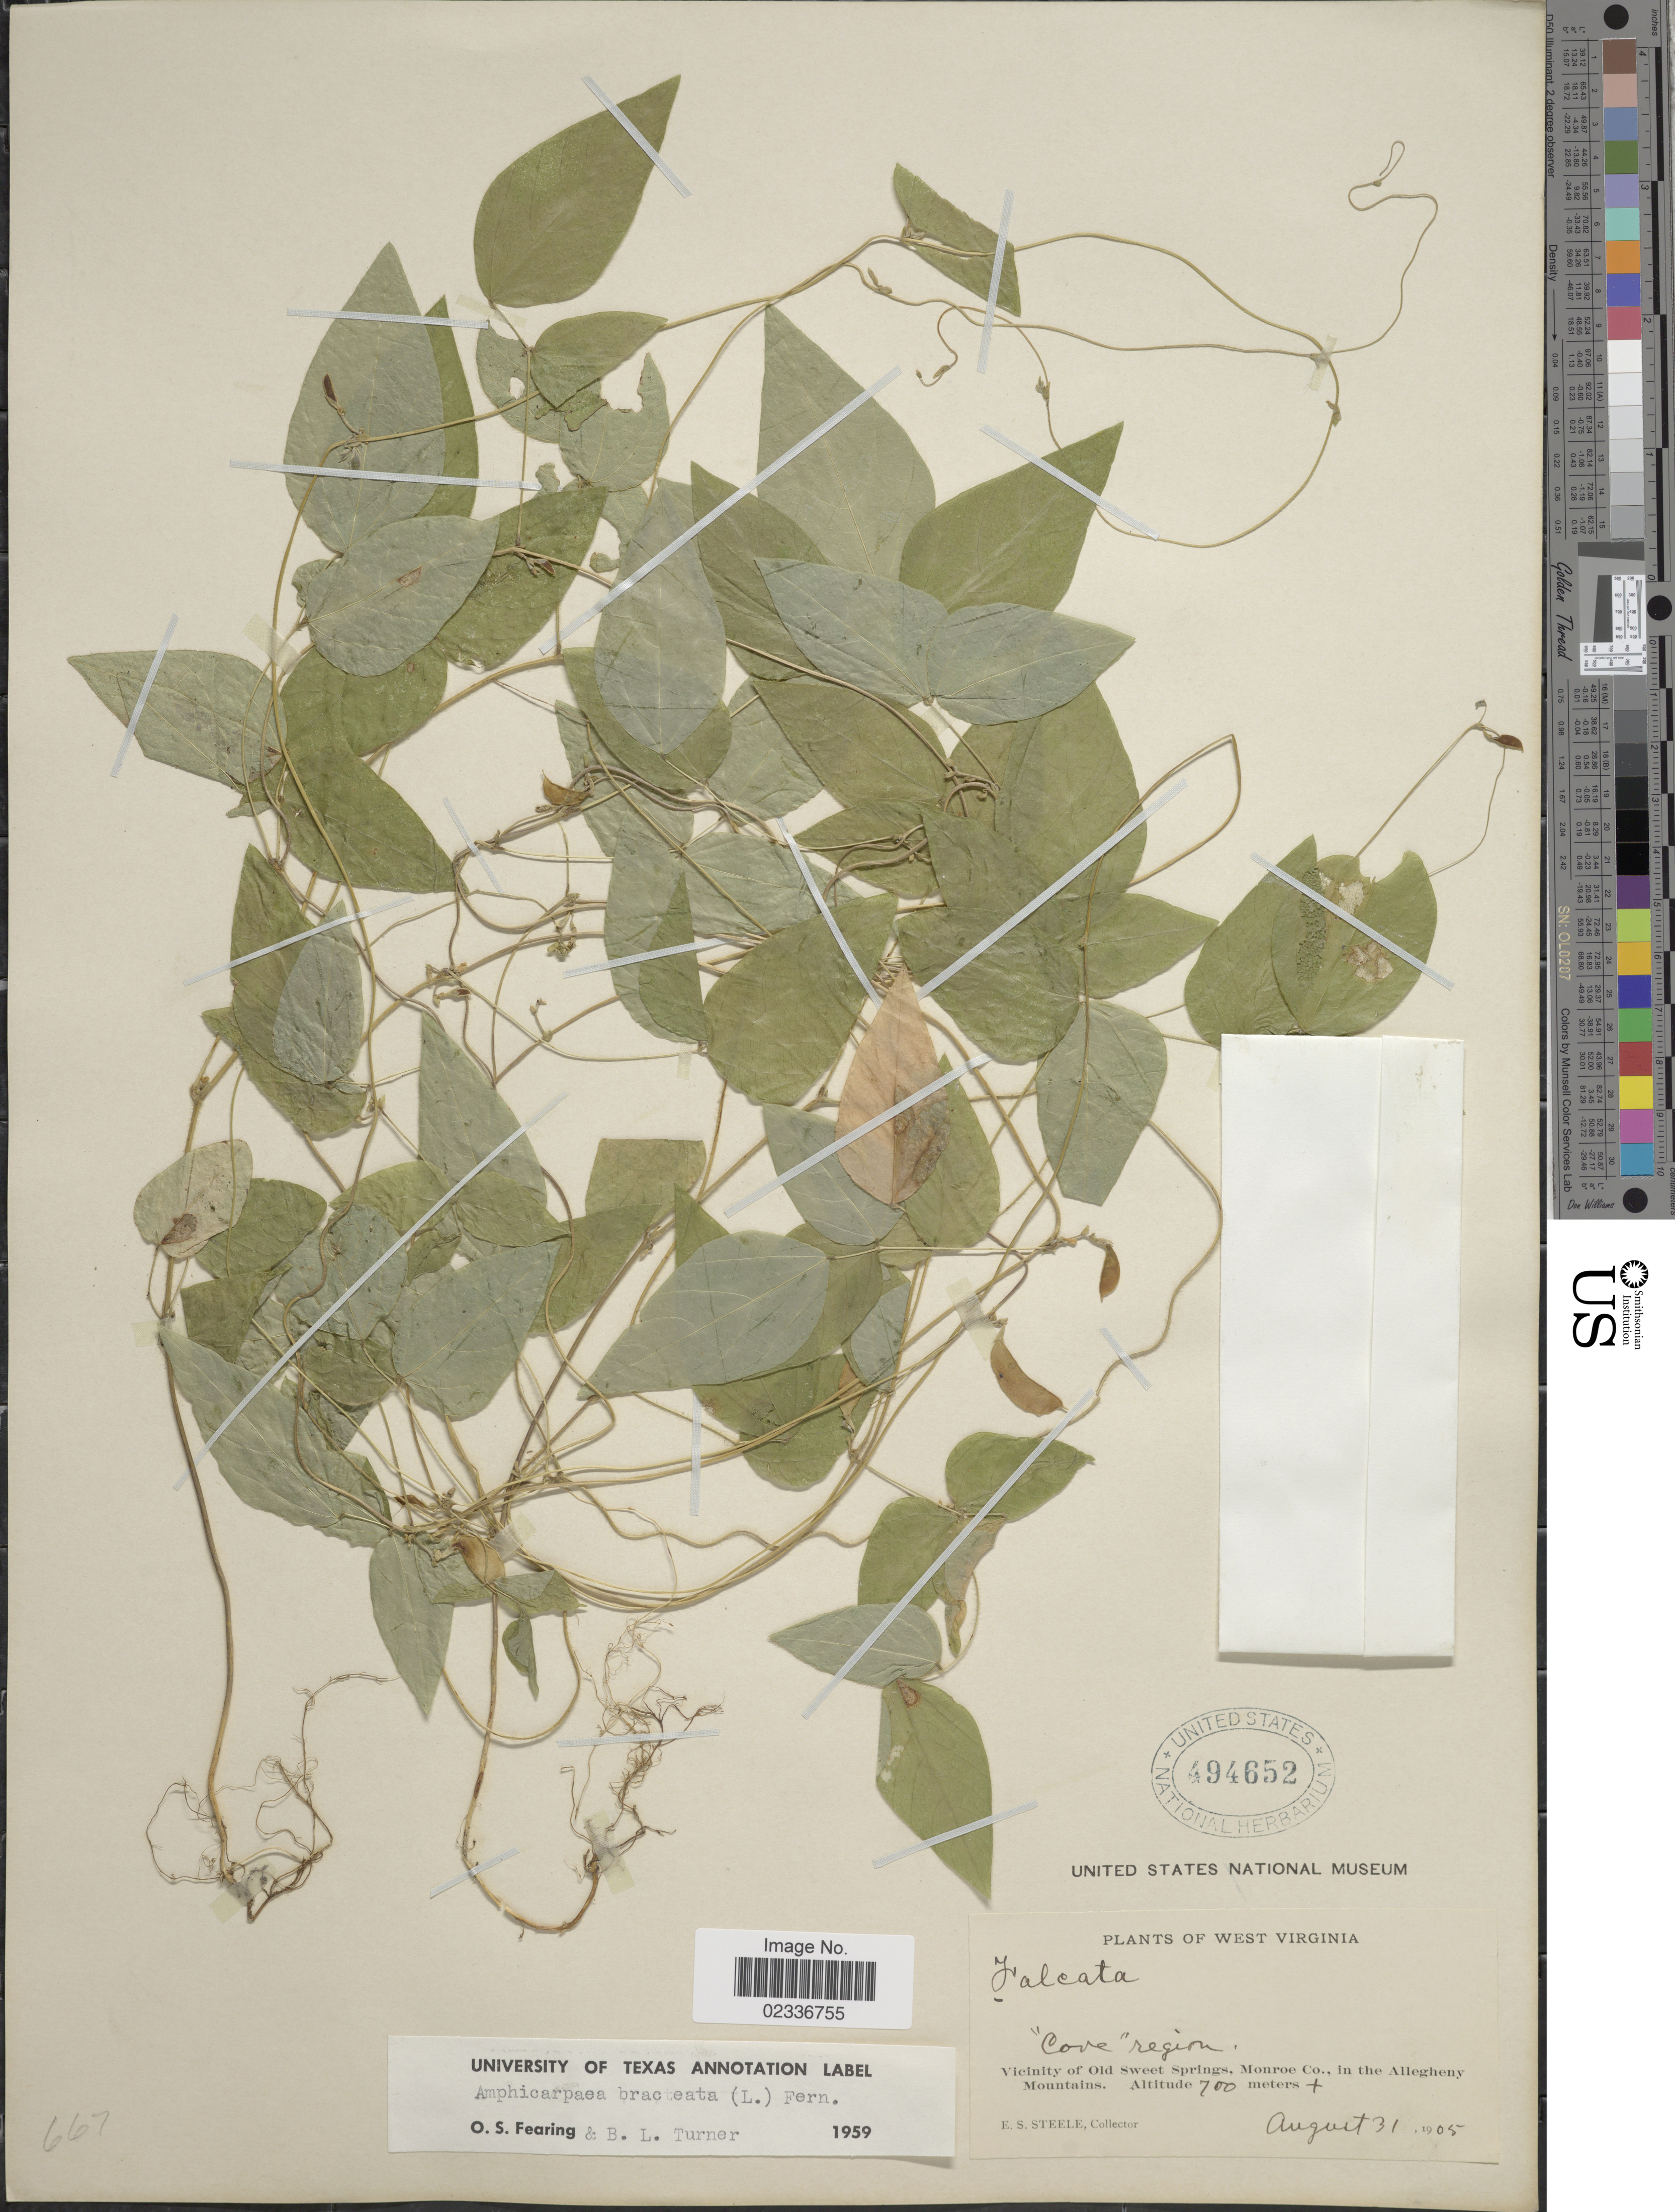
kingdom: Plantae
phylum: Tracheophyta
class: Magnoliopsida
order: Fabales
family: Fabaceae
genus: Amphicarpaea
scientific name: Amphicarpaea bracteata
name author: (L.) Fernald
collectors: E. Steele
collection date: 1905-08-31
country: United States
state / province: West Virginia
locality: Cove region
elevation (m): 700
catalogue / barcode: US 494652